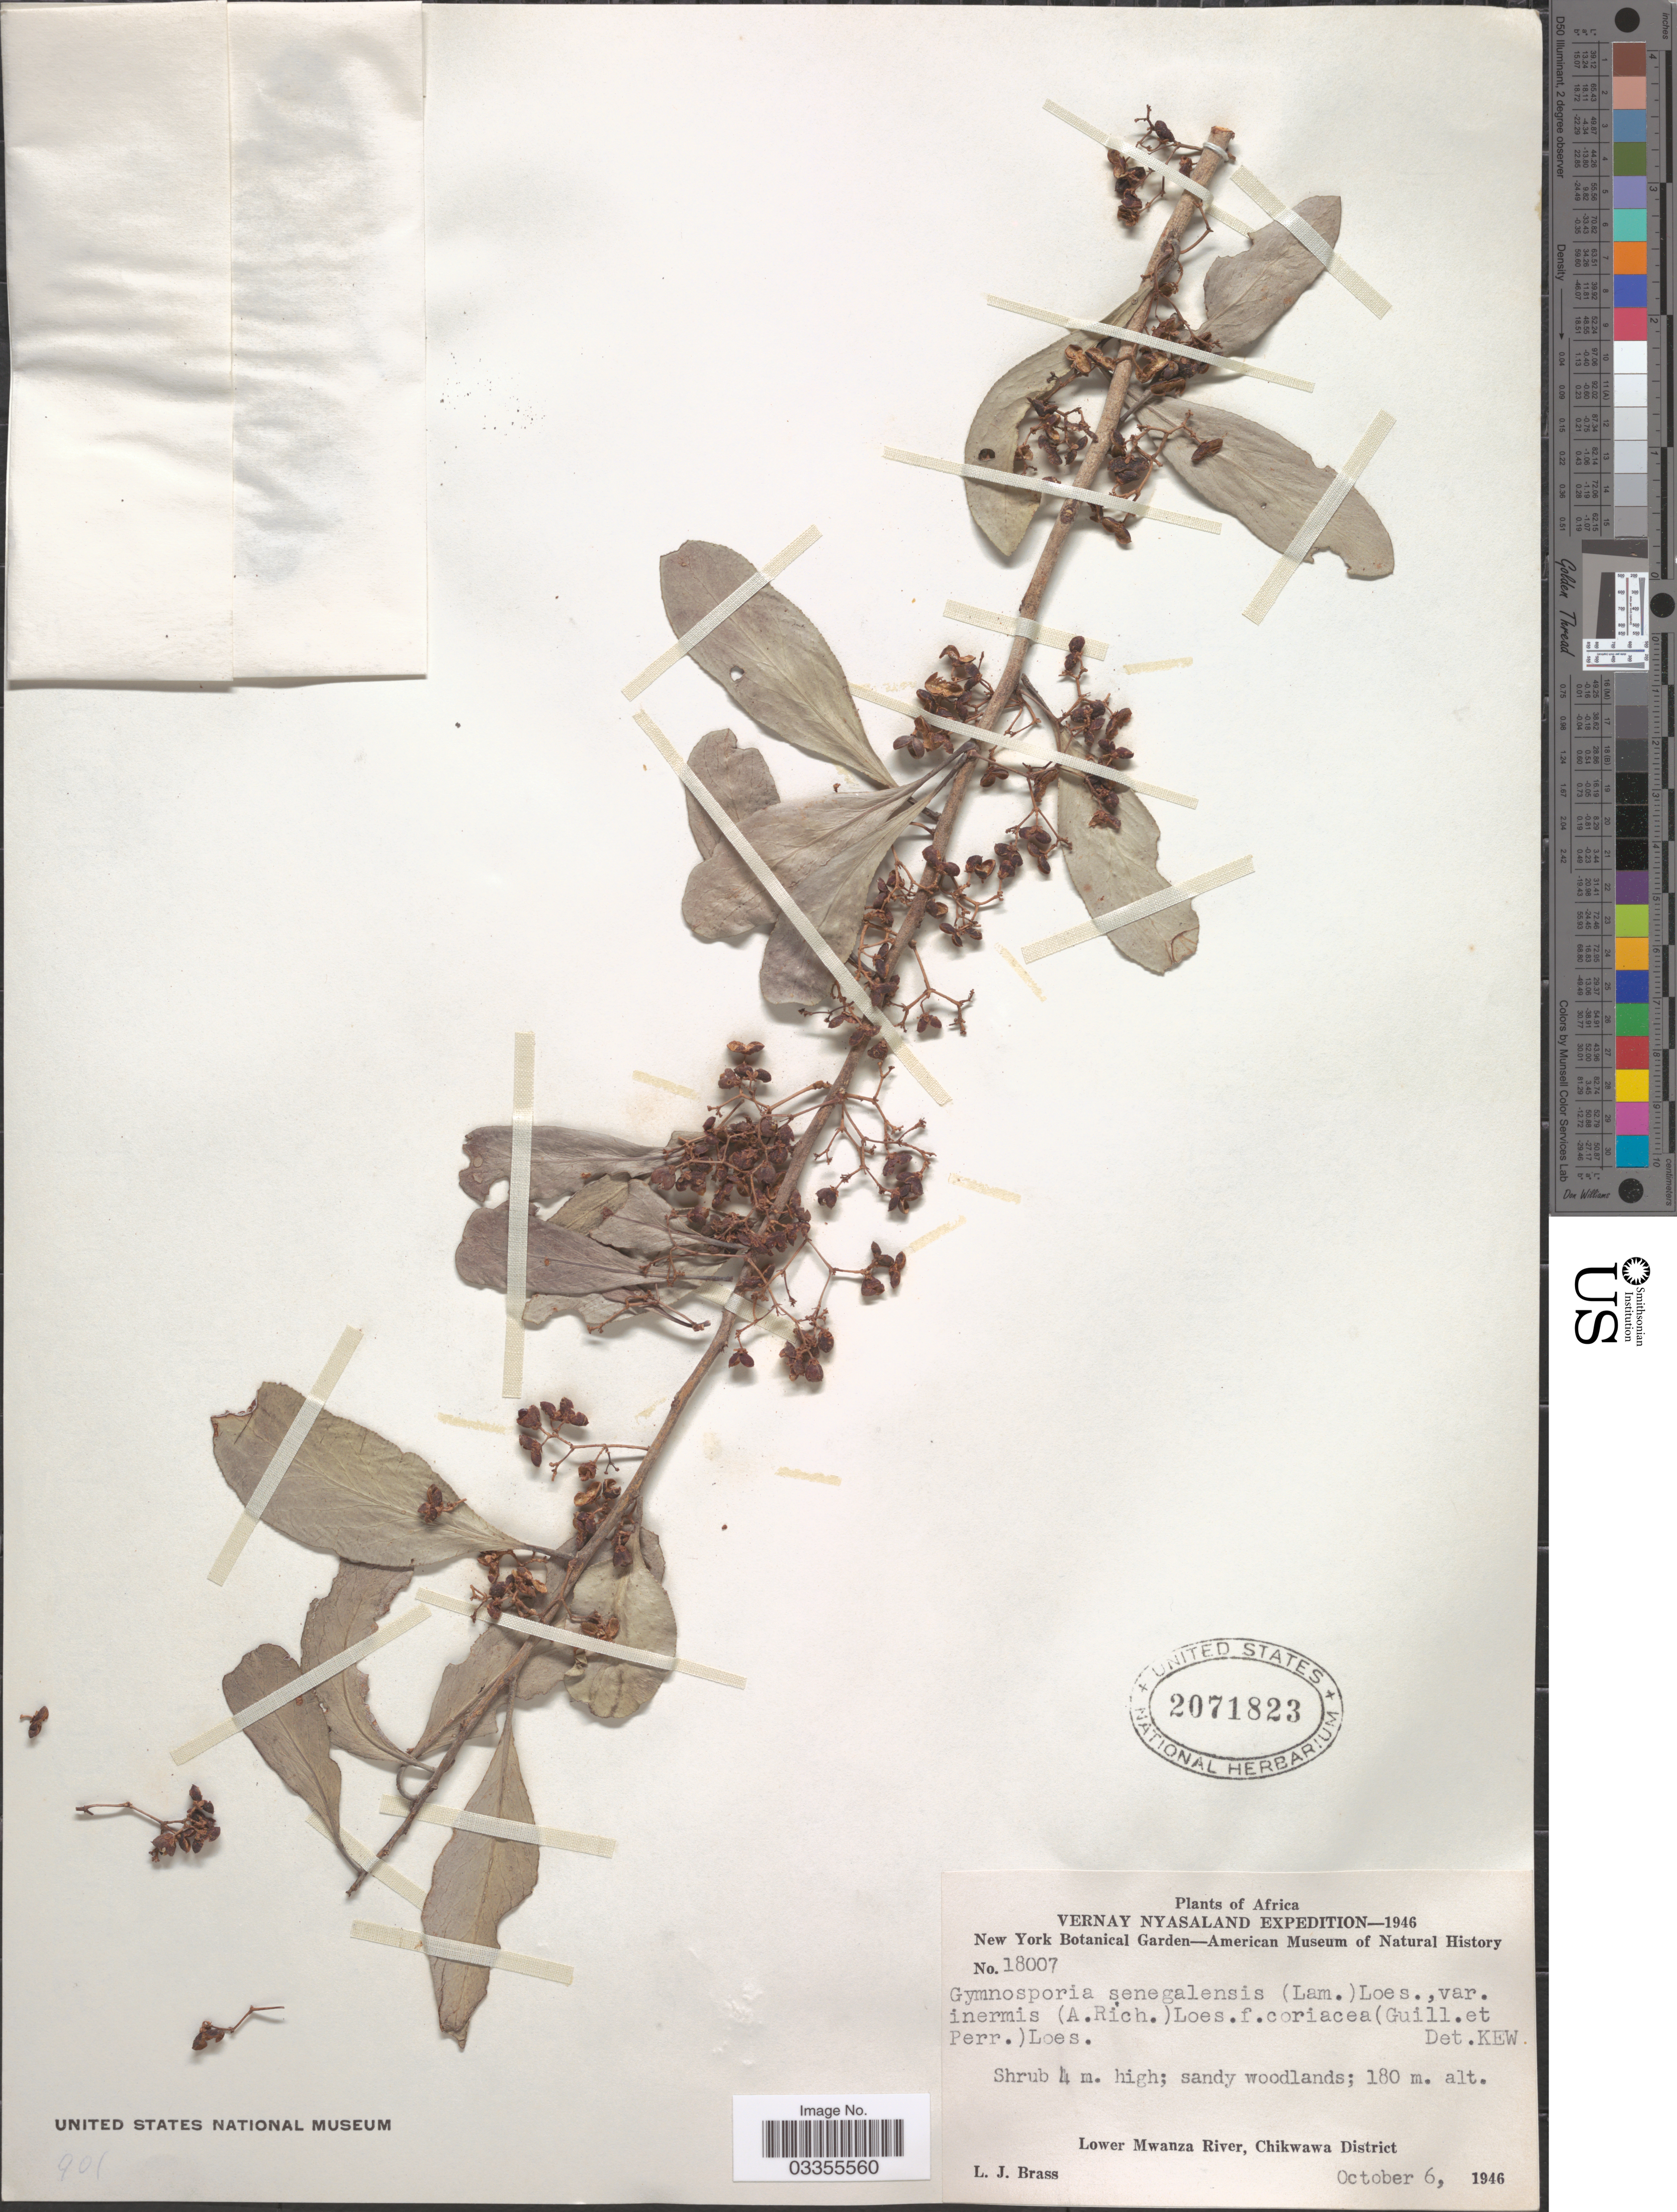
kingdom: Plantae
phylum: Tracheophyta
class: Magnoliopsida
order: Celastrales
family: Celastraceae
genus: Gymnosporia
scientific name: Gymnosporia senegalensis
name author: (Lam.) Loes.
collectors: L. J. Brass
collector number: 18007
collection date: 1946-10-06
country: Malawi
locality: Vernay Nyasaland. Lower Mwanza River, Chikwawa District.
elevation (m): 180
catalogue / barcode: US 2071823